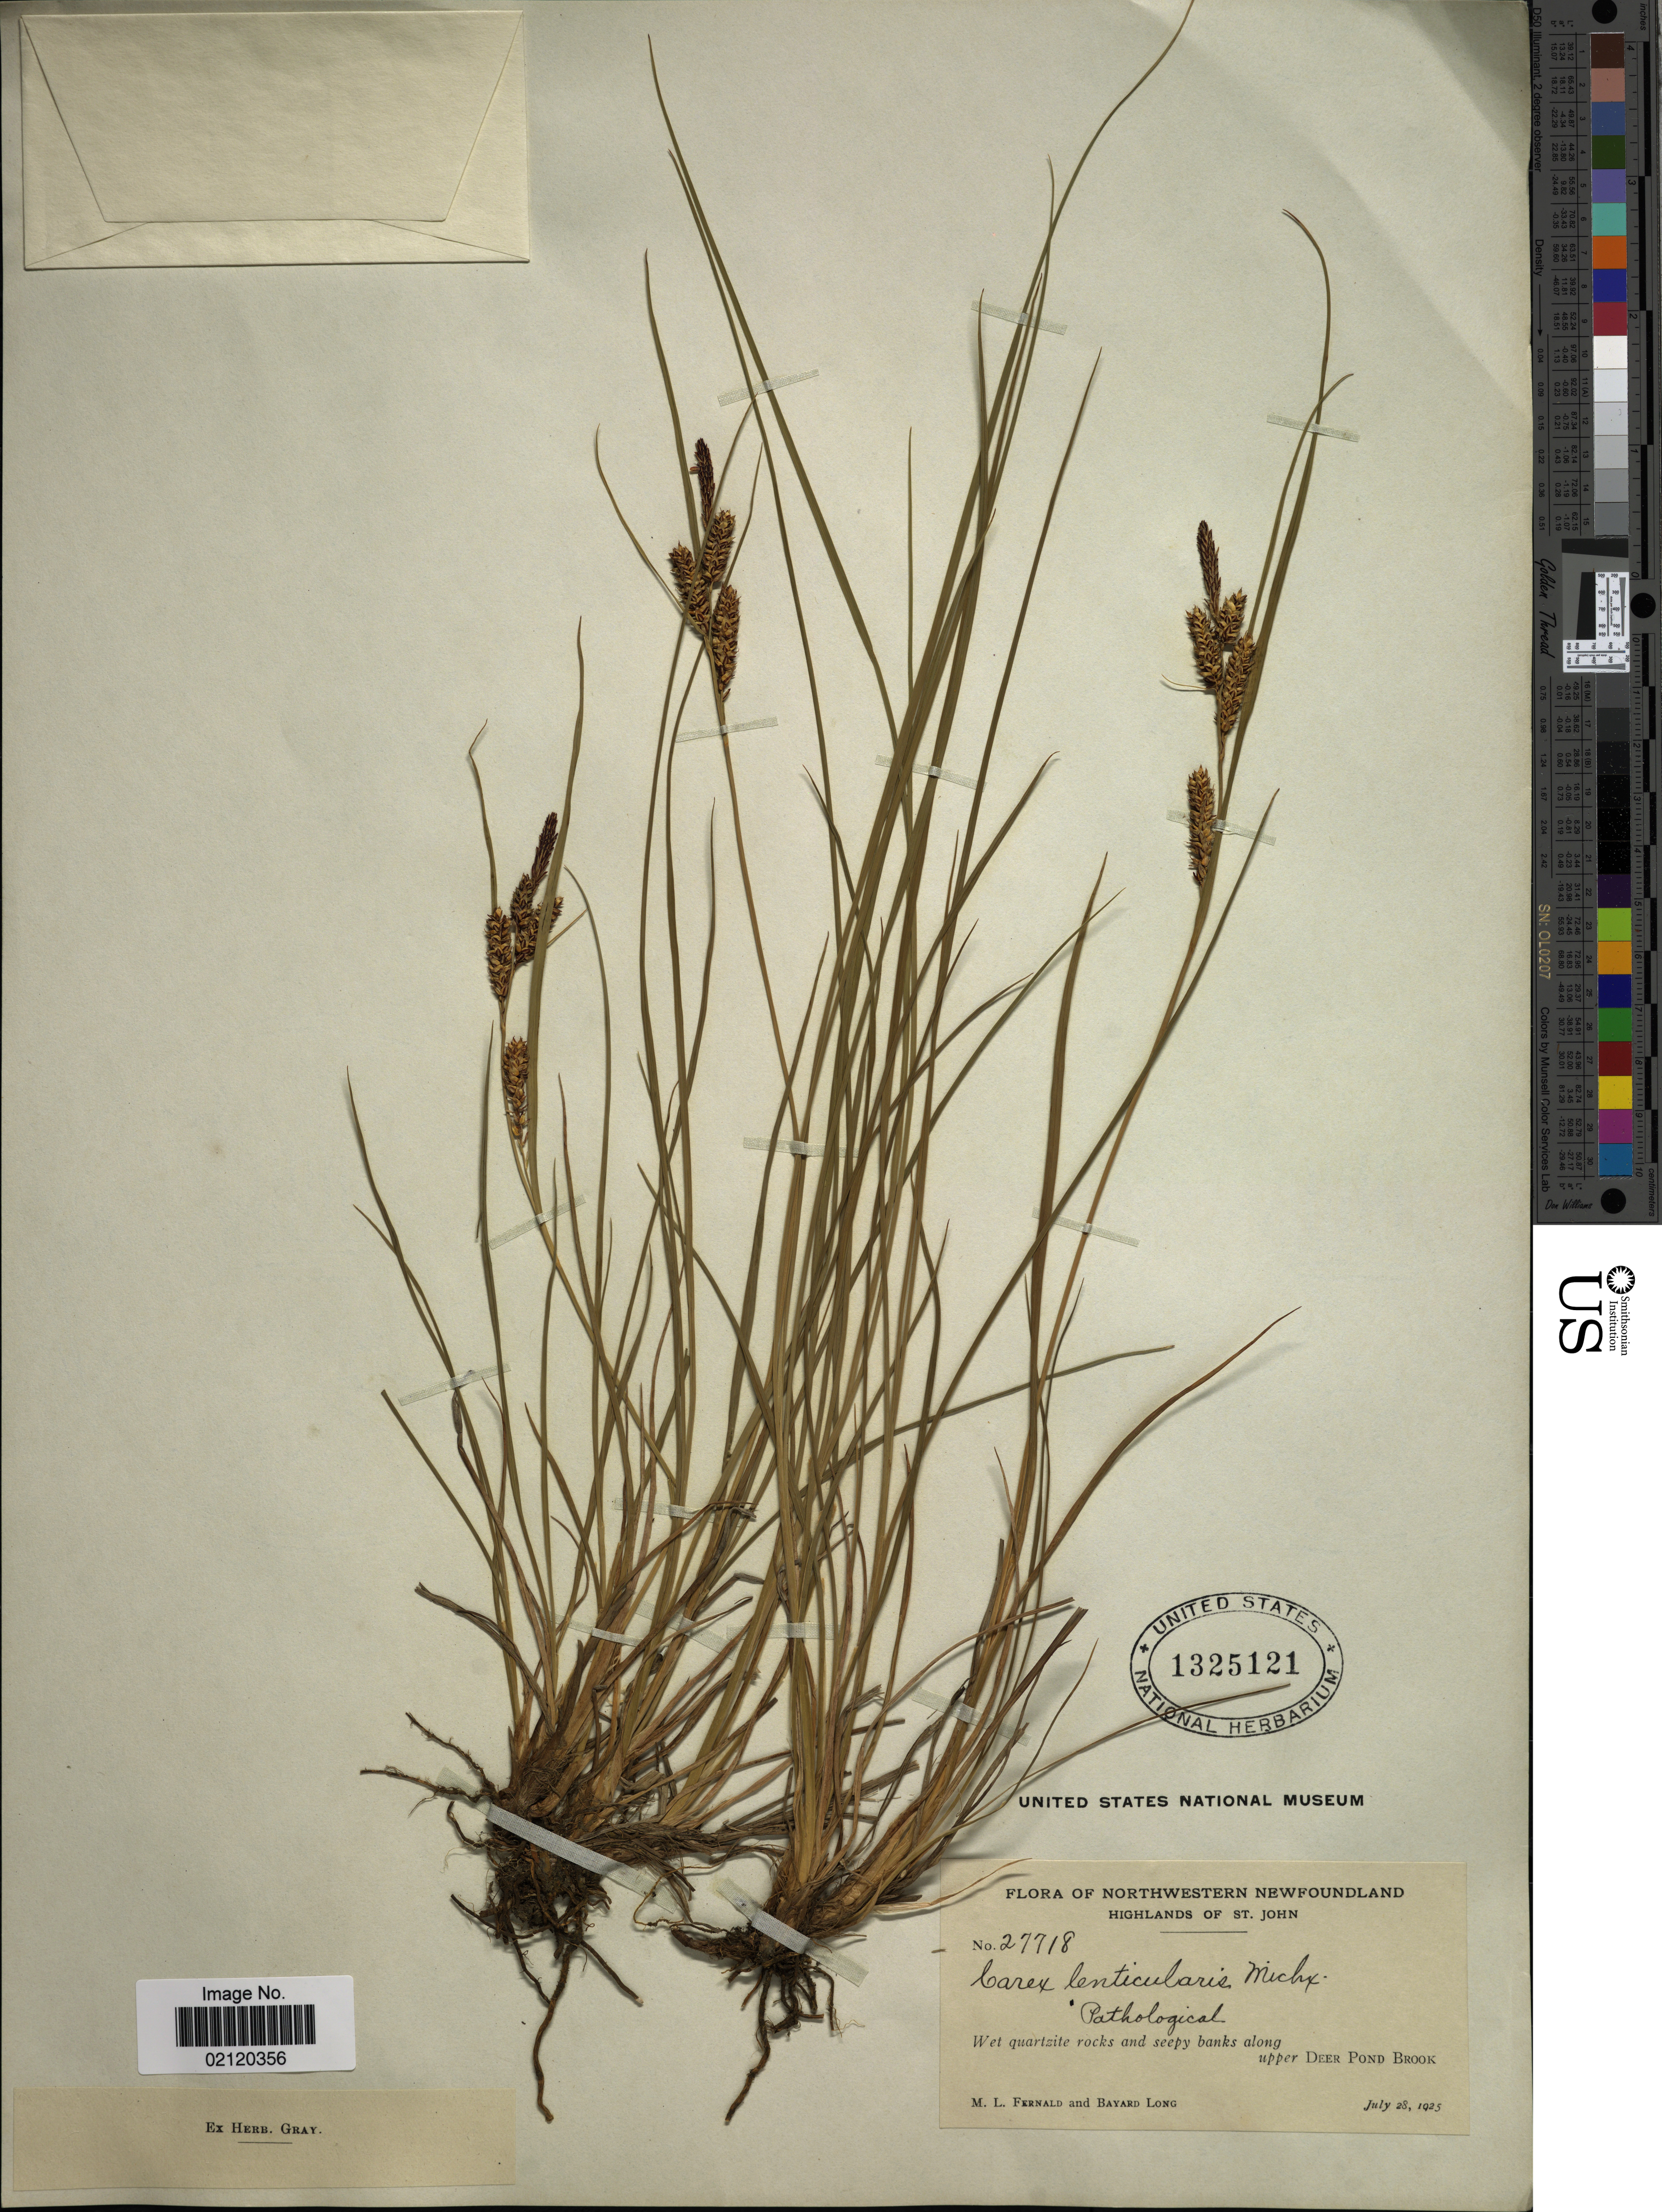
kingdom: Plantae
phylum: Tracheophyta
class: Liliopsida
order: Poales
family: Cyperaceae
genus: Carex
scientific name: Carex lenticularis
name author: Michx.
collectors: M. L. Fernald & B. Long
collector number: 27718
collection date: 1925-07-28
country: Canada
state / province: Newfoundland and Labrador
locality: Northwestern Newfoundland, Highlands of St. John, wet quartzite rocks and seepy banks along upper Deer Pond Brook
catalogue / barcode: US 1325121